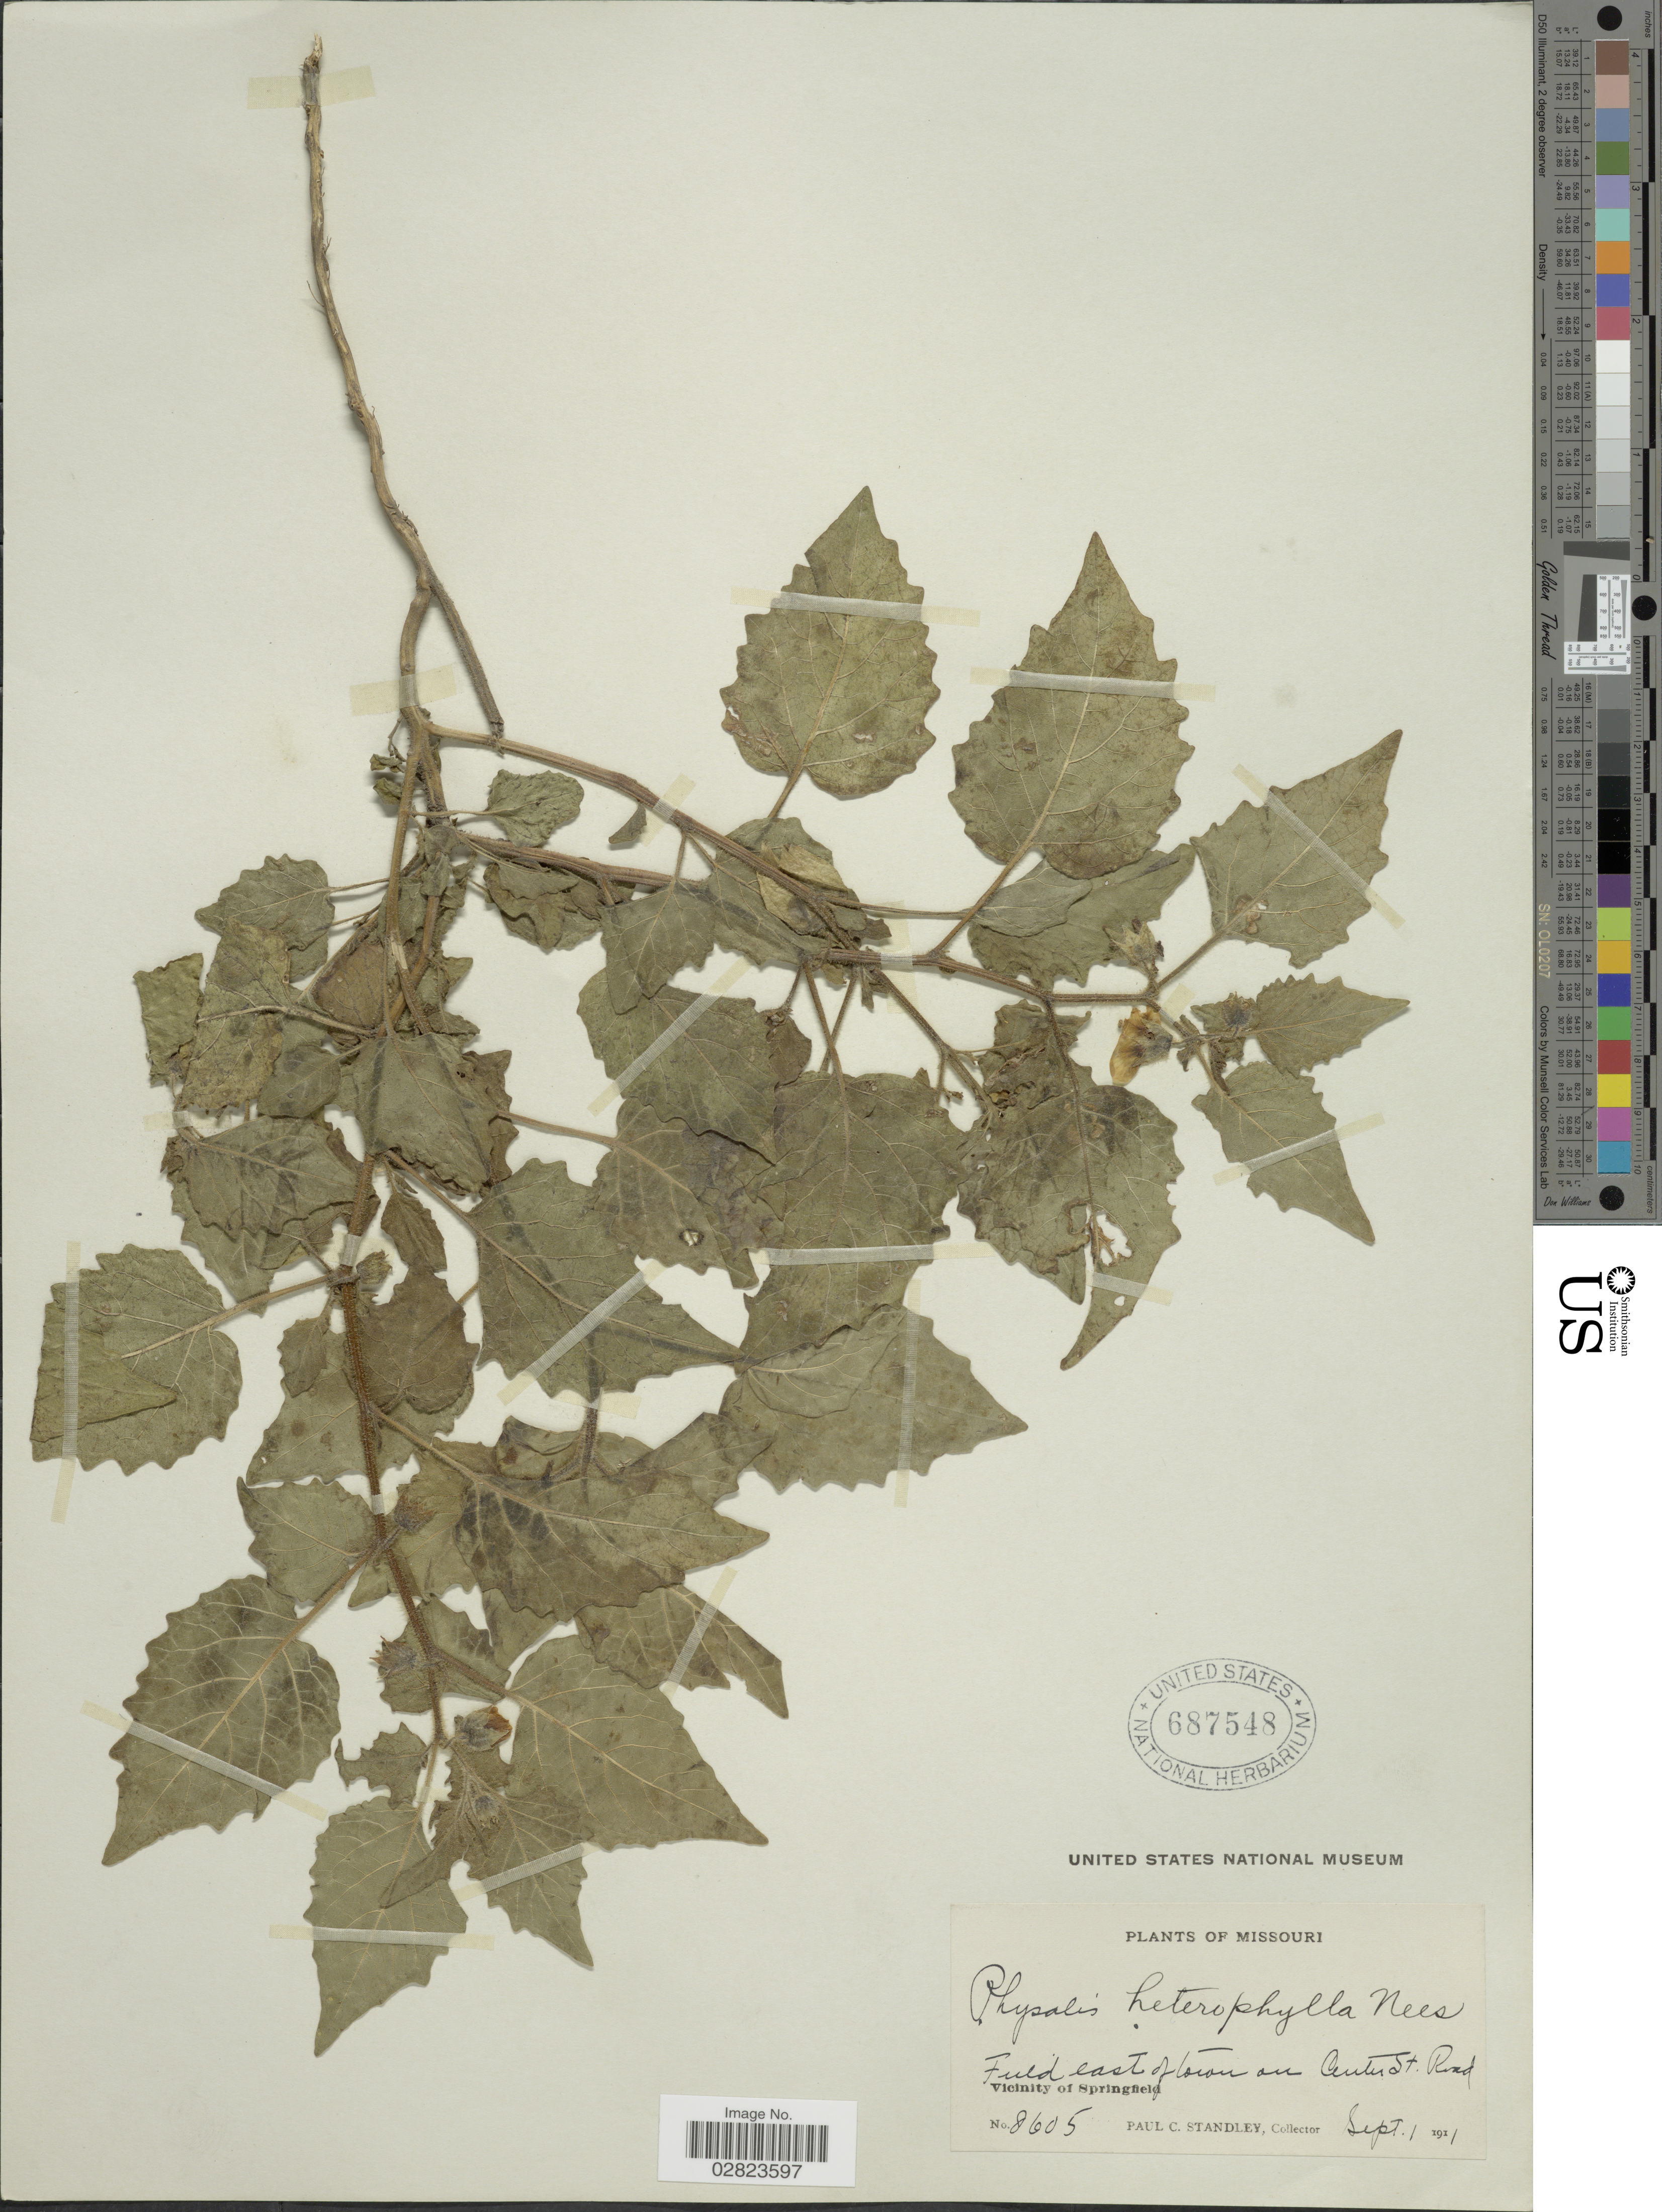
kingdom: Plantae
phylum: Tracheophyta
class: Magnoliopsida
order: Solanales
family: Solanaceae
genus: Physalis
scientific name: Physalis heterophylla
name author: Nees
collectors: P. C. Standley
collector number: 8605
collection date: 1911-09-01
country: United States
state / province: Missouri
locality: Field east of town on Center St. Road, Vicinity of Springfield.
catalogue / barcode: US 687548